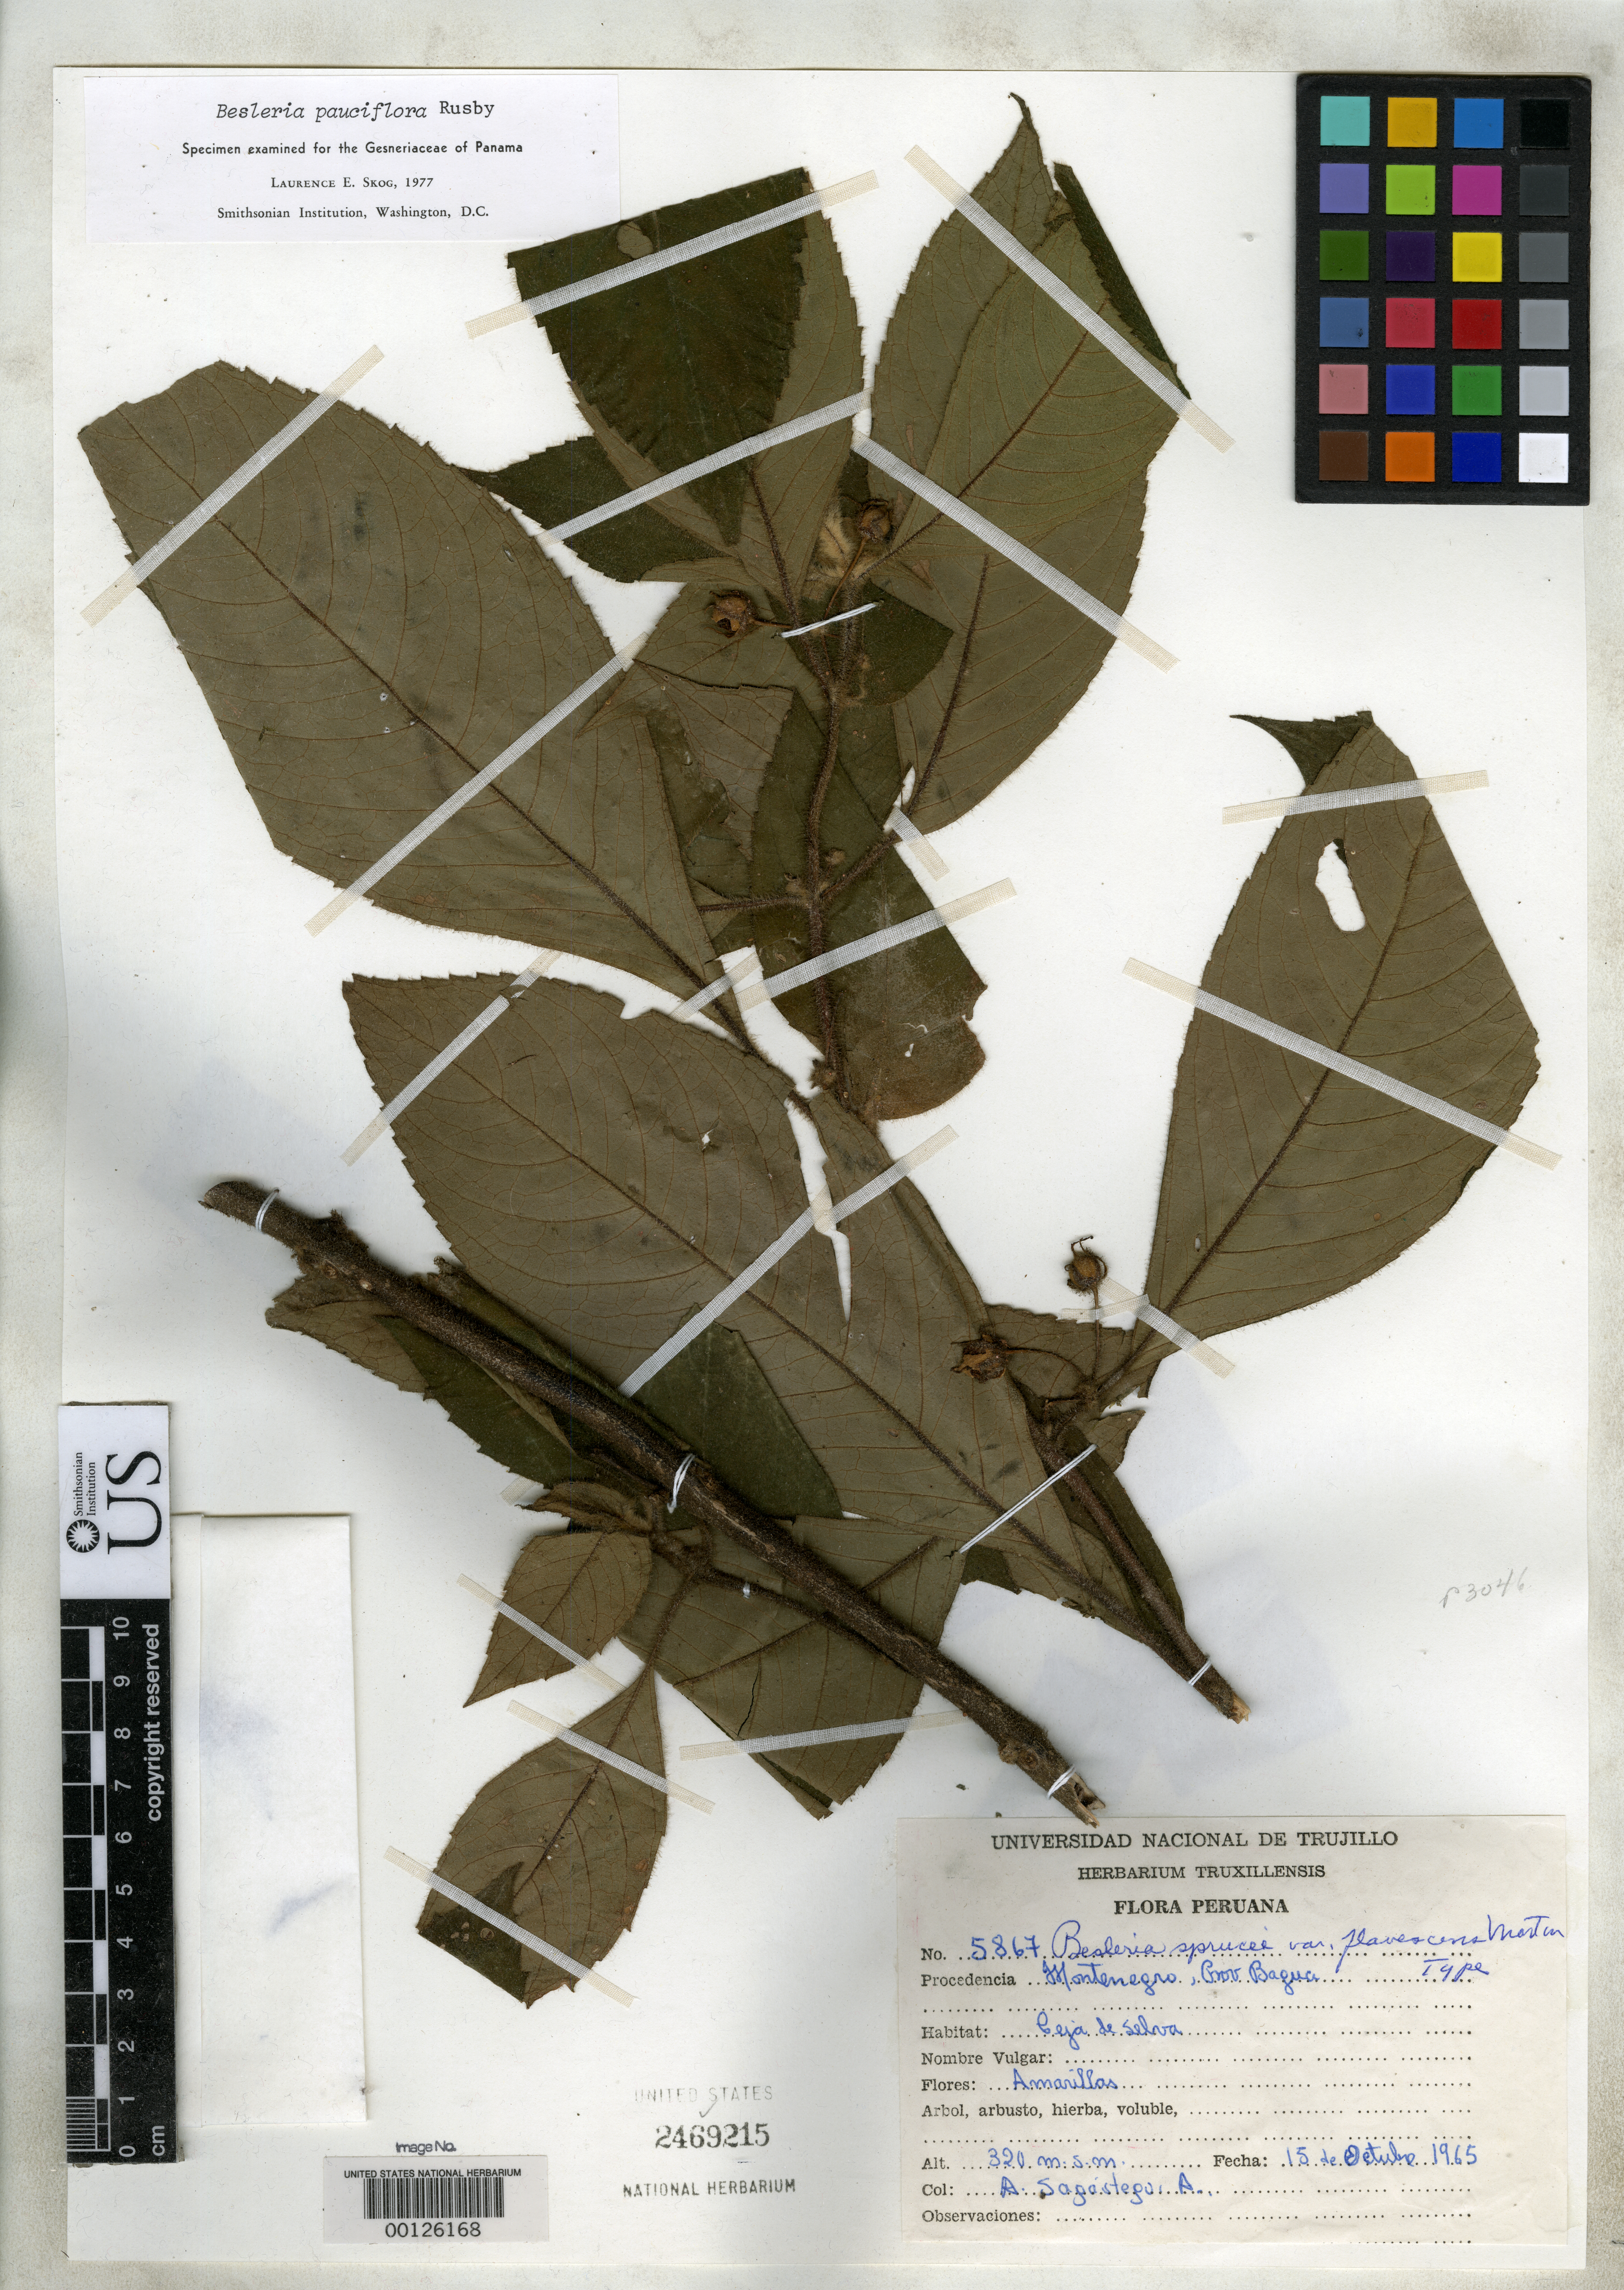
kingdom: Plantae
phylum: Tracheophyta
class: Magnoliopsida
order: Lamiales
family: Gesneriaceae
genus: Besleria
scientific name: Besleria sprucei var. flavescens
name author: C.V. Morton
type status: Holotype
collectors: A. Sagástegui A.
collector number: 5867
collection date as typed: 15 Oct 1965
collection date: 1965-10-15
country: Peru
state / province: Amazonas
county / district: Bagua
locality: Montenegro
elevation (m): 320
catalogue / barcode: US 2469215